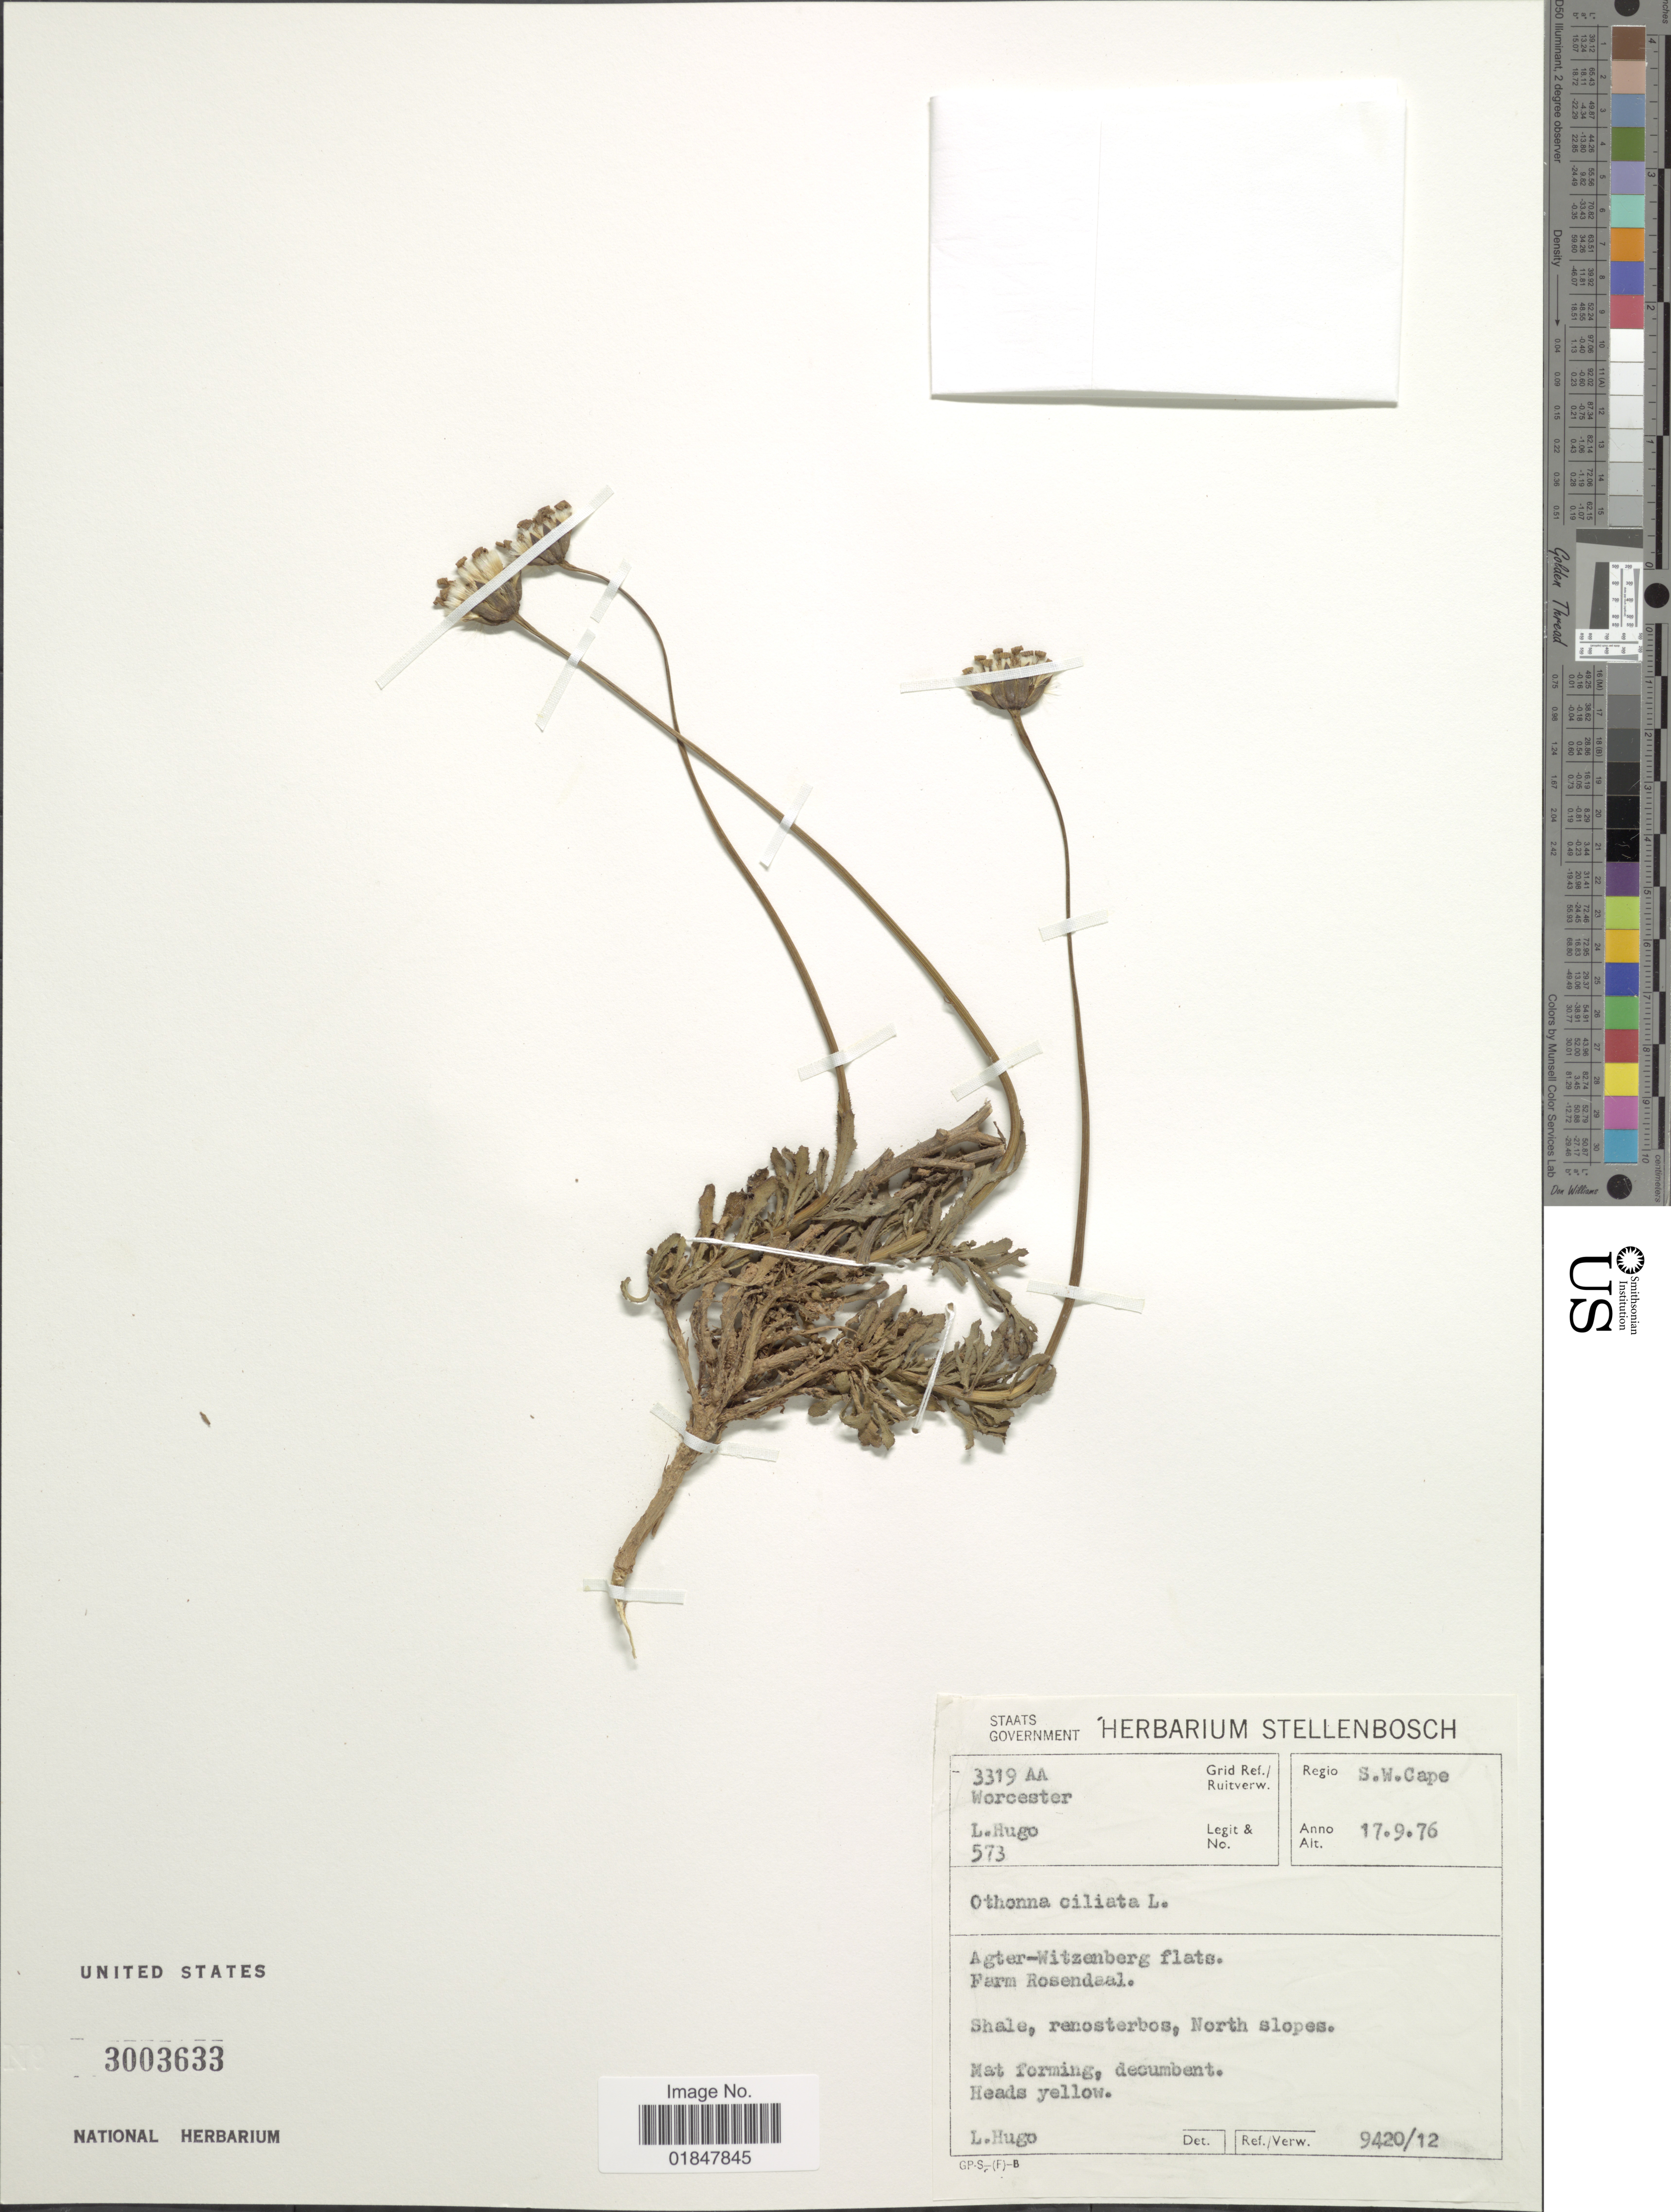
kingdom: Plantae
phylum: Tracheophyta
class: Magnoliopsida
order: Asterales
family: Asteraceae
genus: Othonna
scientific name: Othonna ciliata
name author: L. f.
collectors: L. Hugo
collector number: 573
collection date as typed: Transcribed d/m/y: 17/9/76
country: South Africa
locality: Regio S.W. Cape, Agter-Witzenberg flats, Farm Rosendaal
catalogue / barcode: US 3003633